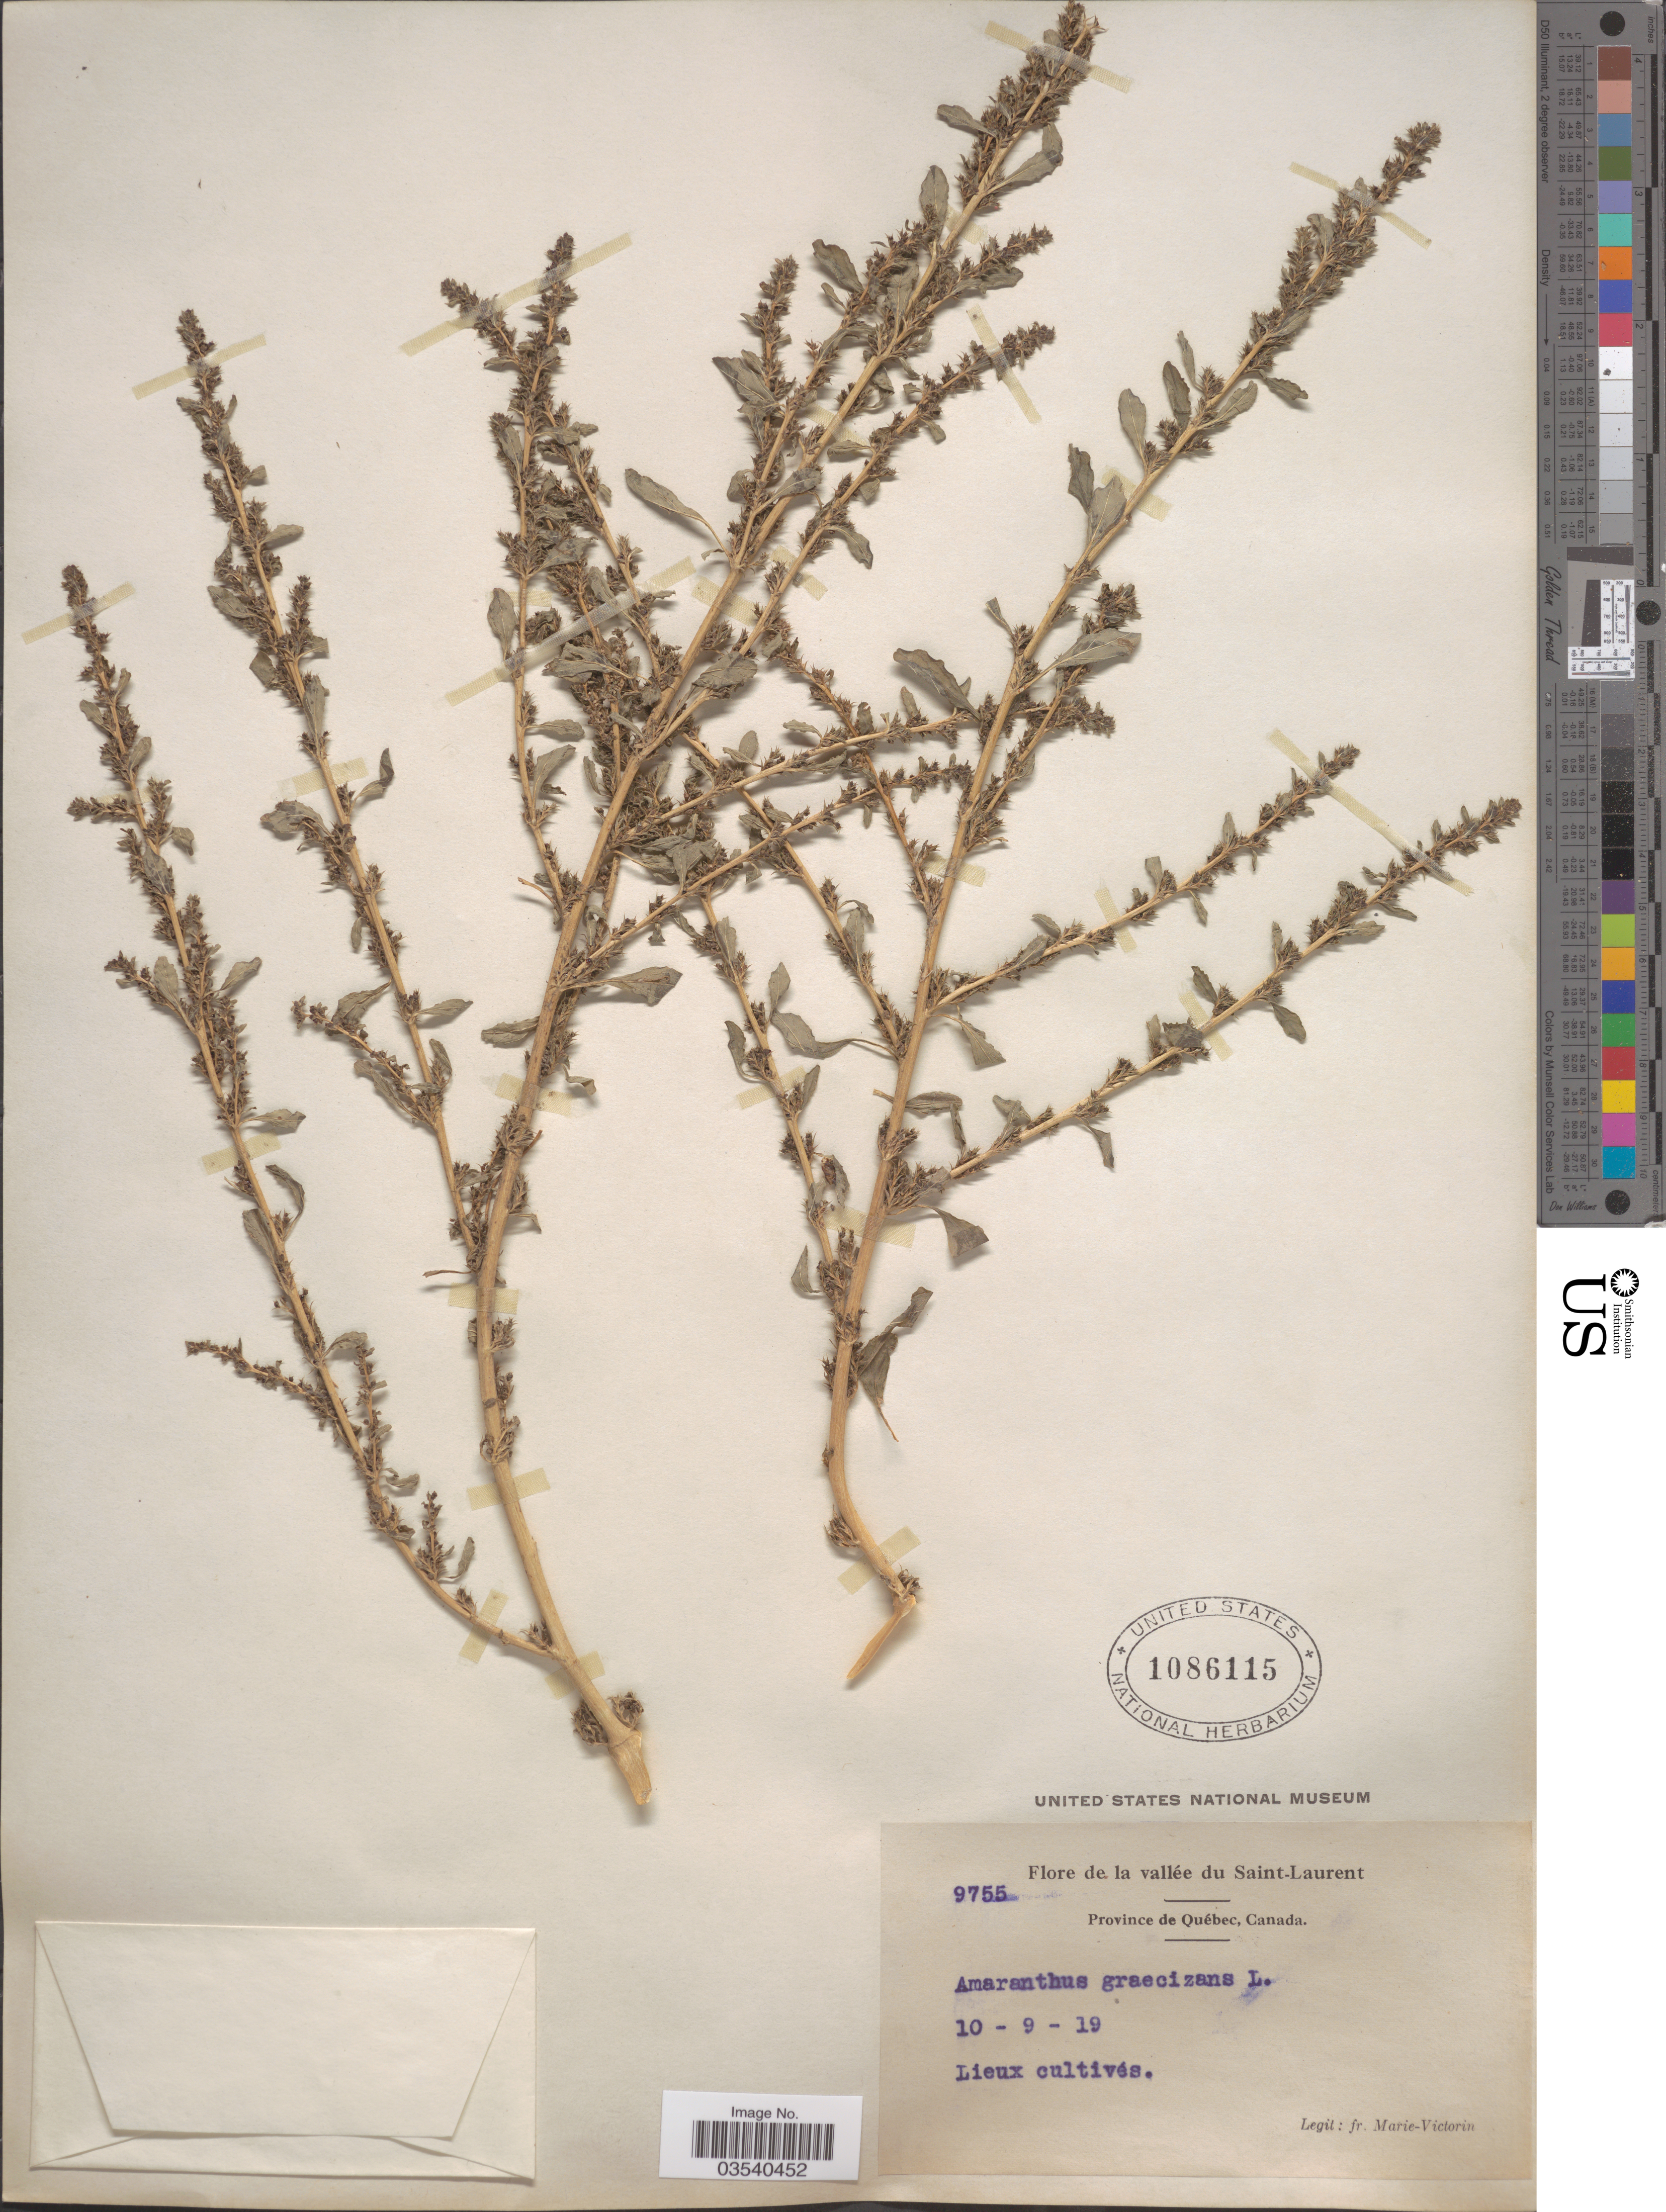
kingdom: Plantae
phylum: Tracheophyta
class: Magnoliopsida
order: Caryophyllales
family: Amaranthaceae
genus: Amaranthus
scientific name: Amaranthus graecizans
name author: L.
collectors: F. Marie-Victorin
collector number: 9755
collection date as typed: Transcribed d/m/y: 10/9/19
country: Canada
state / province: Quebec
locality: La vallée du Saint-Laurent.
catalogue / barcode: US 1086115